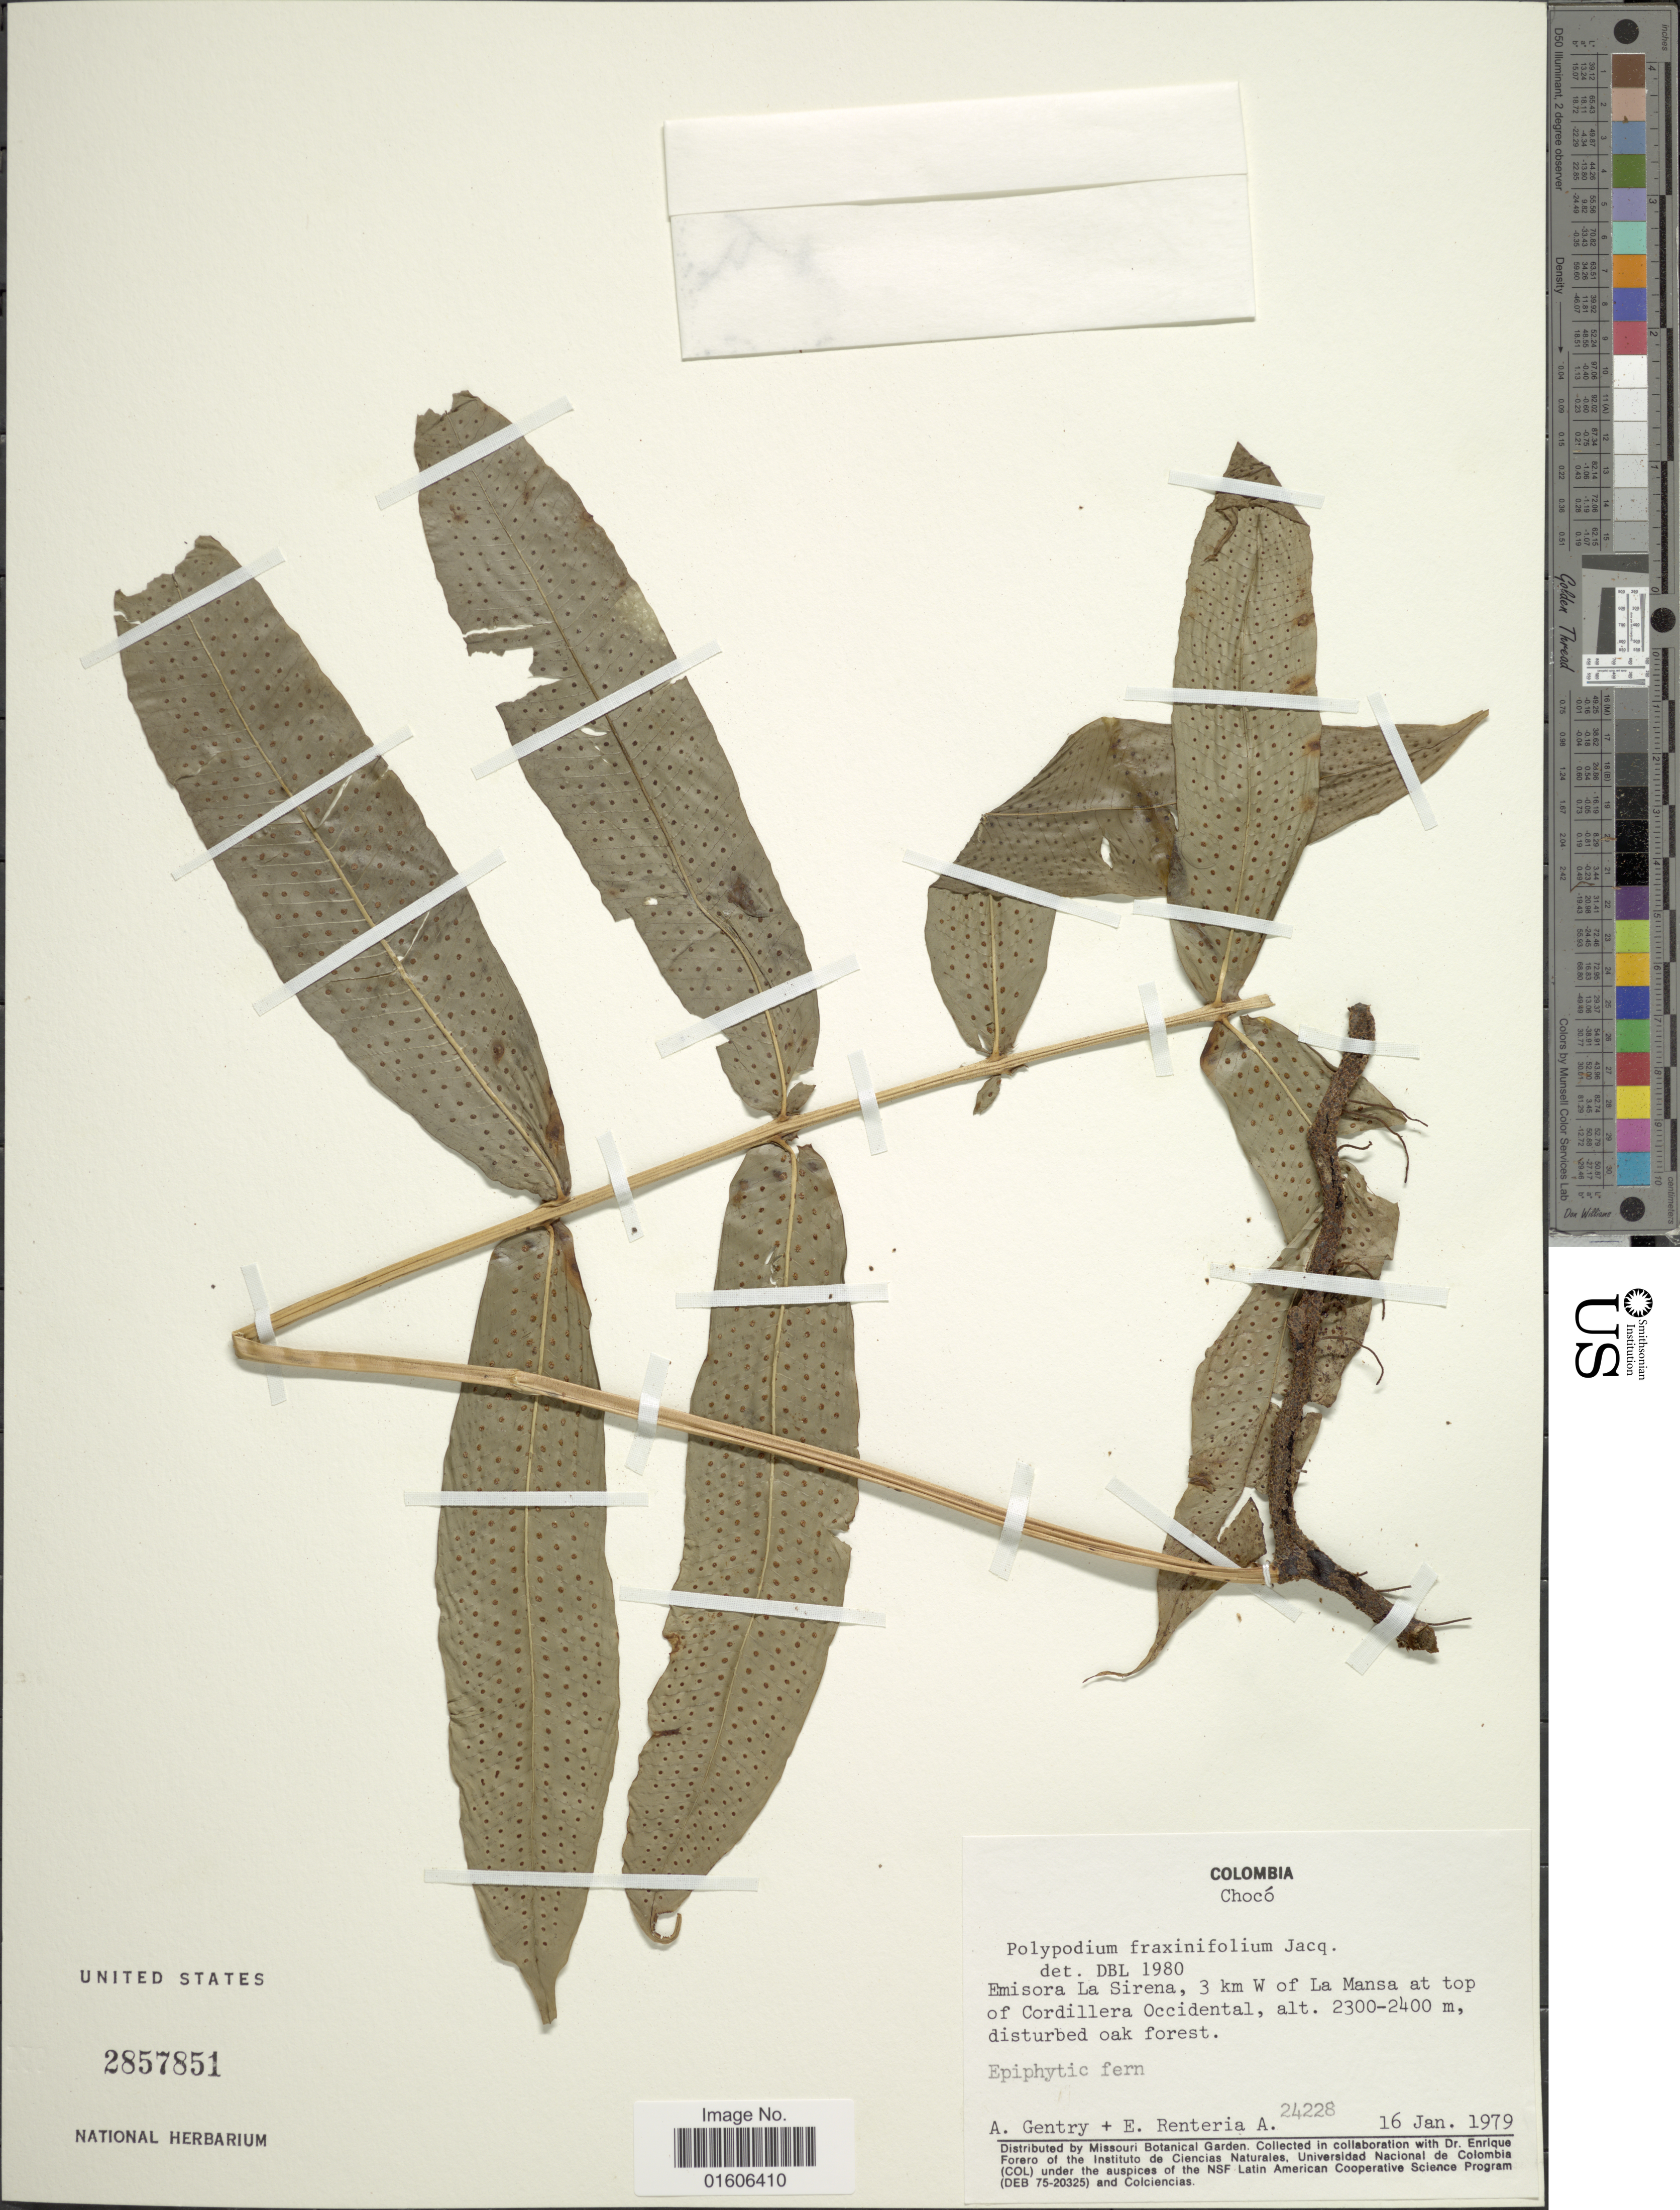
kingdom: Plantae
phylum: Tracheophyta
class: Polypodiopsida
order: Polypodiales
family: Polypodiaceae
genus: Serpocaulon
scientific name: Serpocaulon fraxinifolium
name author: (Jacq.) A.R. Sm.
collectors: A. H. Gentry & E. Renteria A.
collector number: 24228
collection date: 1979-01-16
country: Colombia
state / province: Chocó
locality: Emisora La Sirena, 3 km W of La Mansa at top of Cordillera Occidental.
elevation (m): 2300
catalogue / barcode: US 2857851